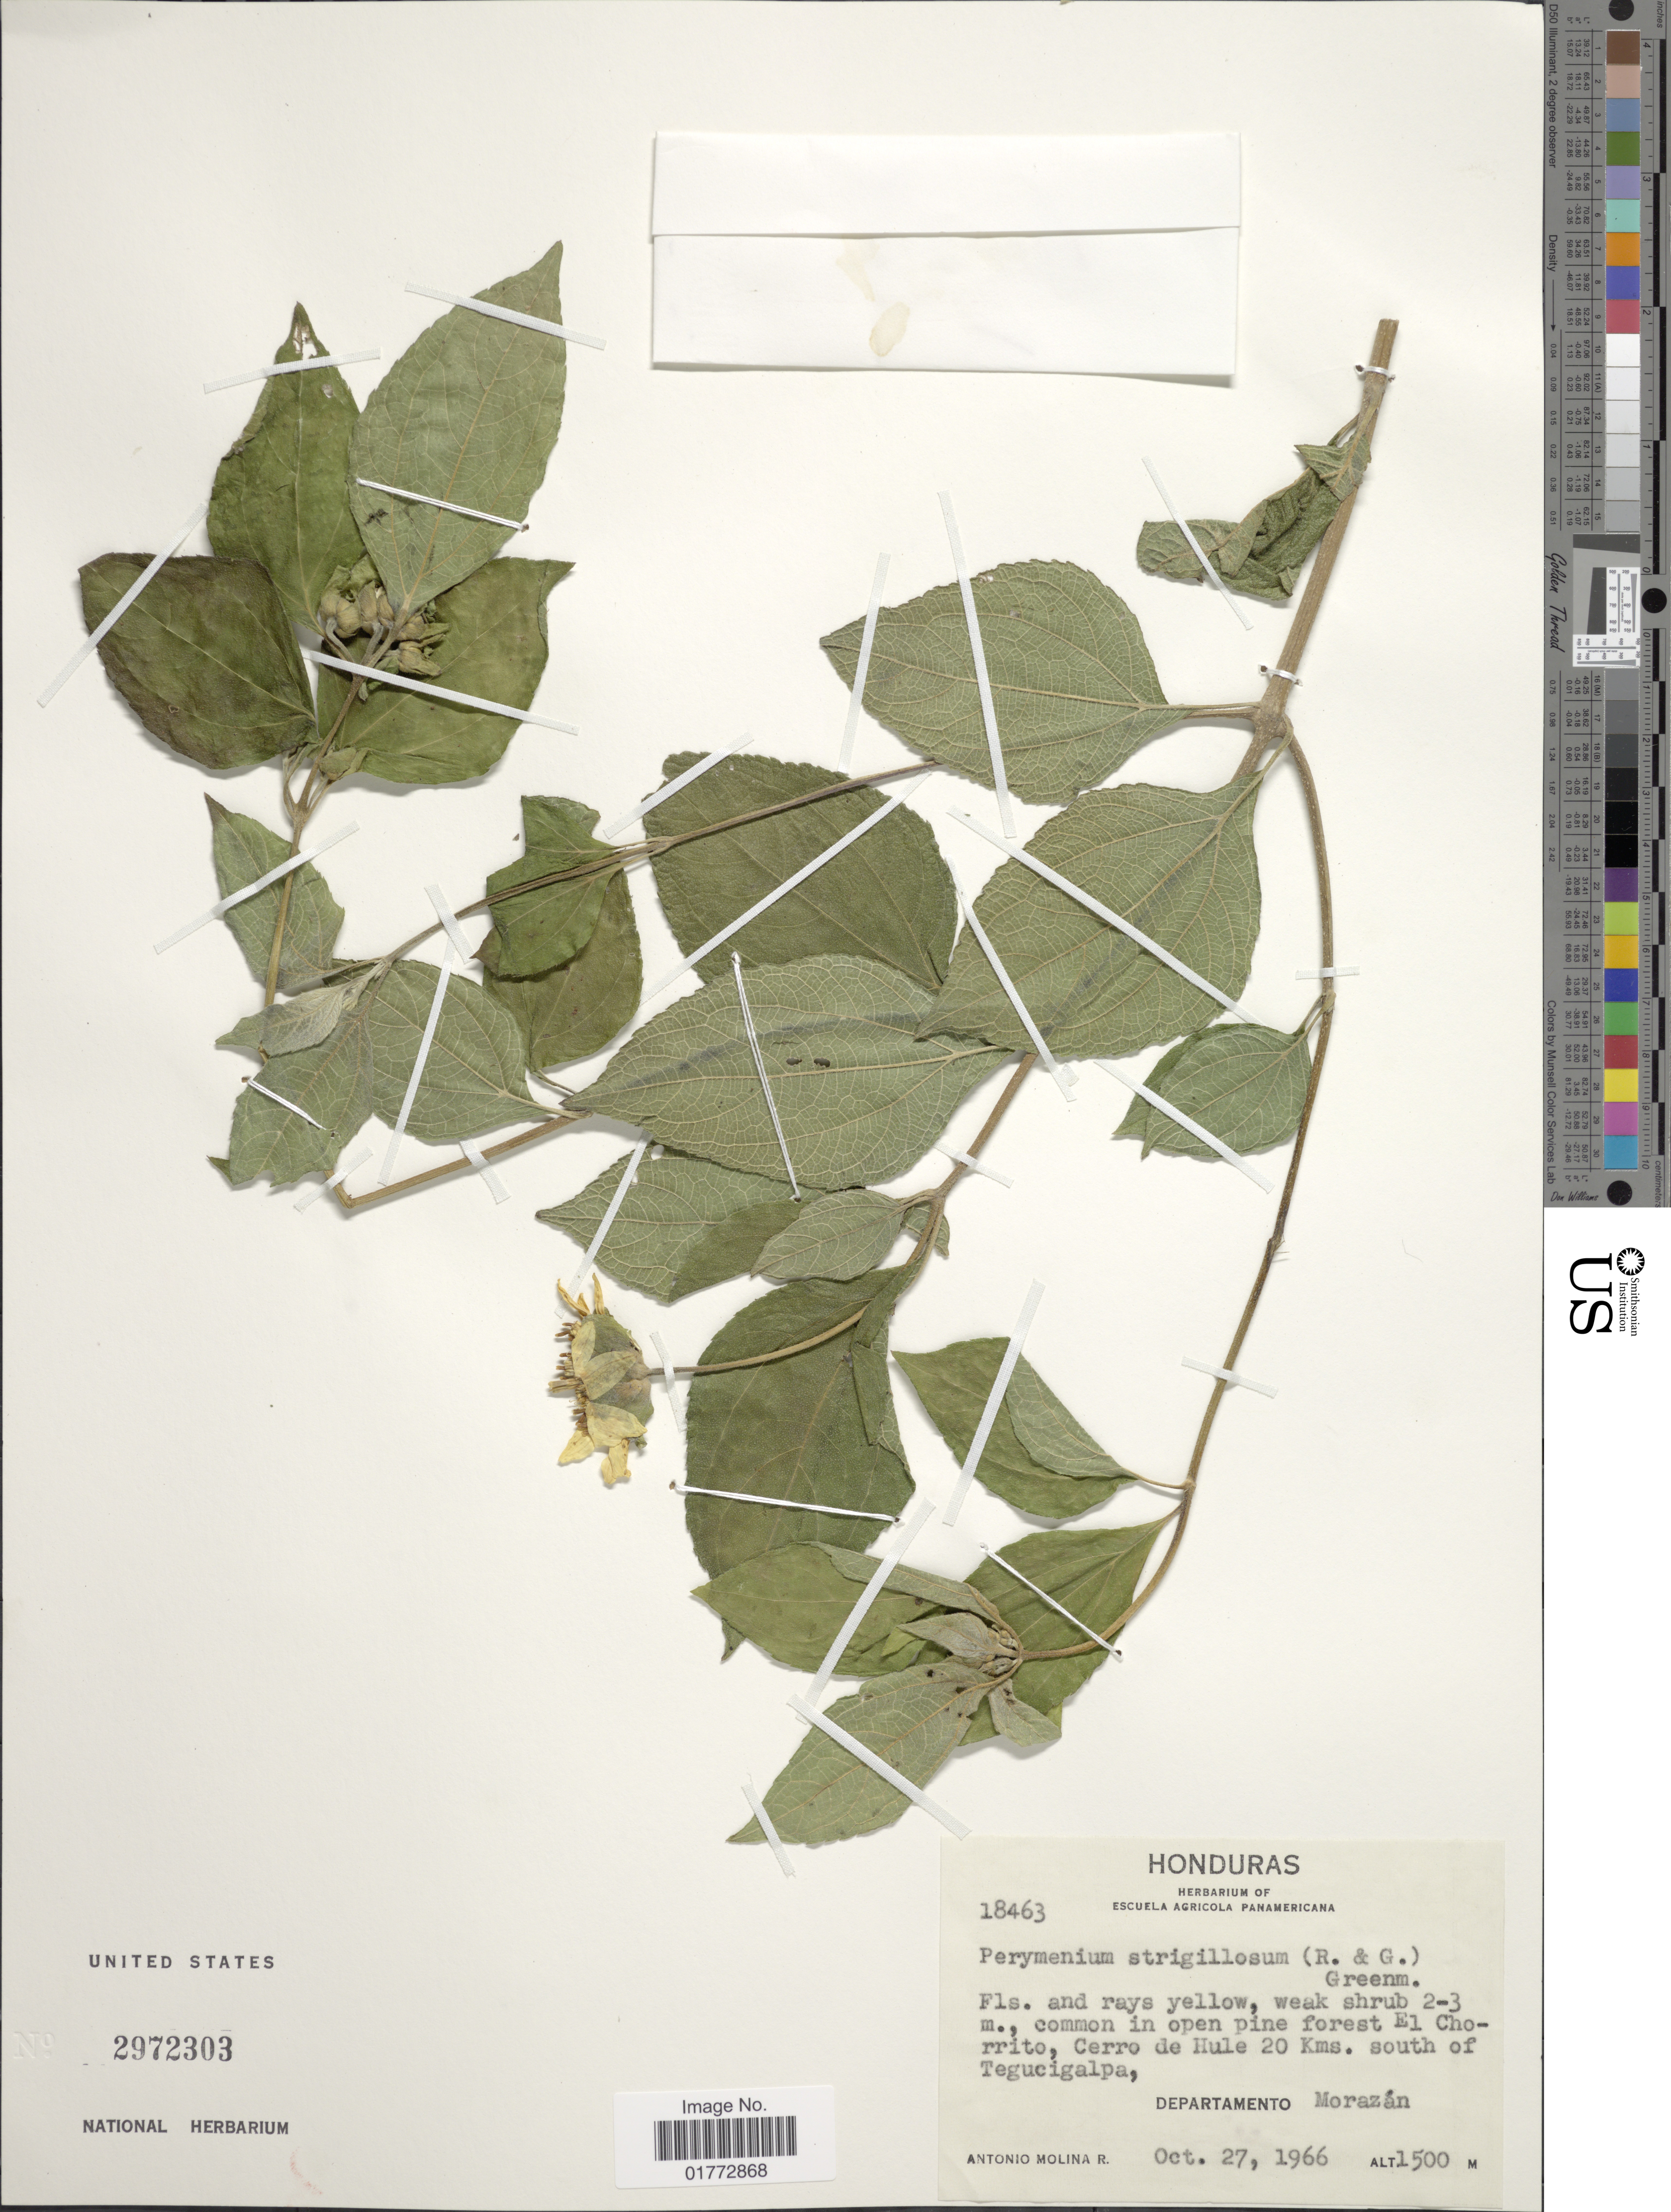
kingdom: Plantae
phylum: Tracheophyta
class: Magnoliopsida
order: Asterales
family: Asteraceae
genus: Perymenium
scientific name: Perymenium strigillosum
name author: (B.L. Rob. & Greenm.) Greenm.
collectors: A. Molina R.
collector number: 18463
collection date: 1966-10-27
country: Honduras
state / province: Fco. Morazán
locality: Common in open pine forest El Chorrito, Cerro de Hule 20 kms. south of Tegucigalpa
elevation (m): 1500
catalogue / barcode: US 2972303